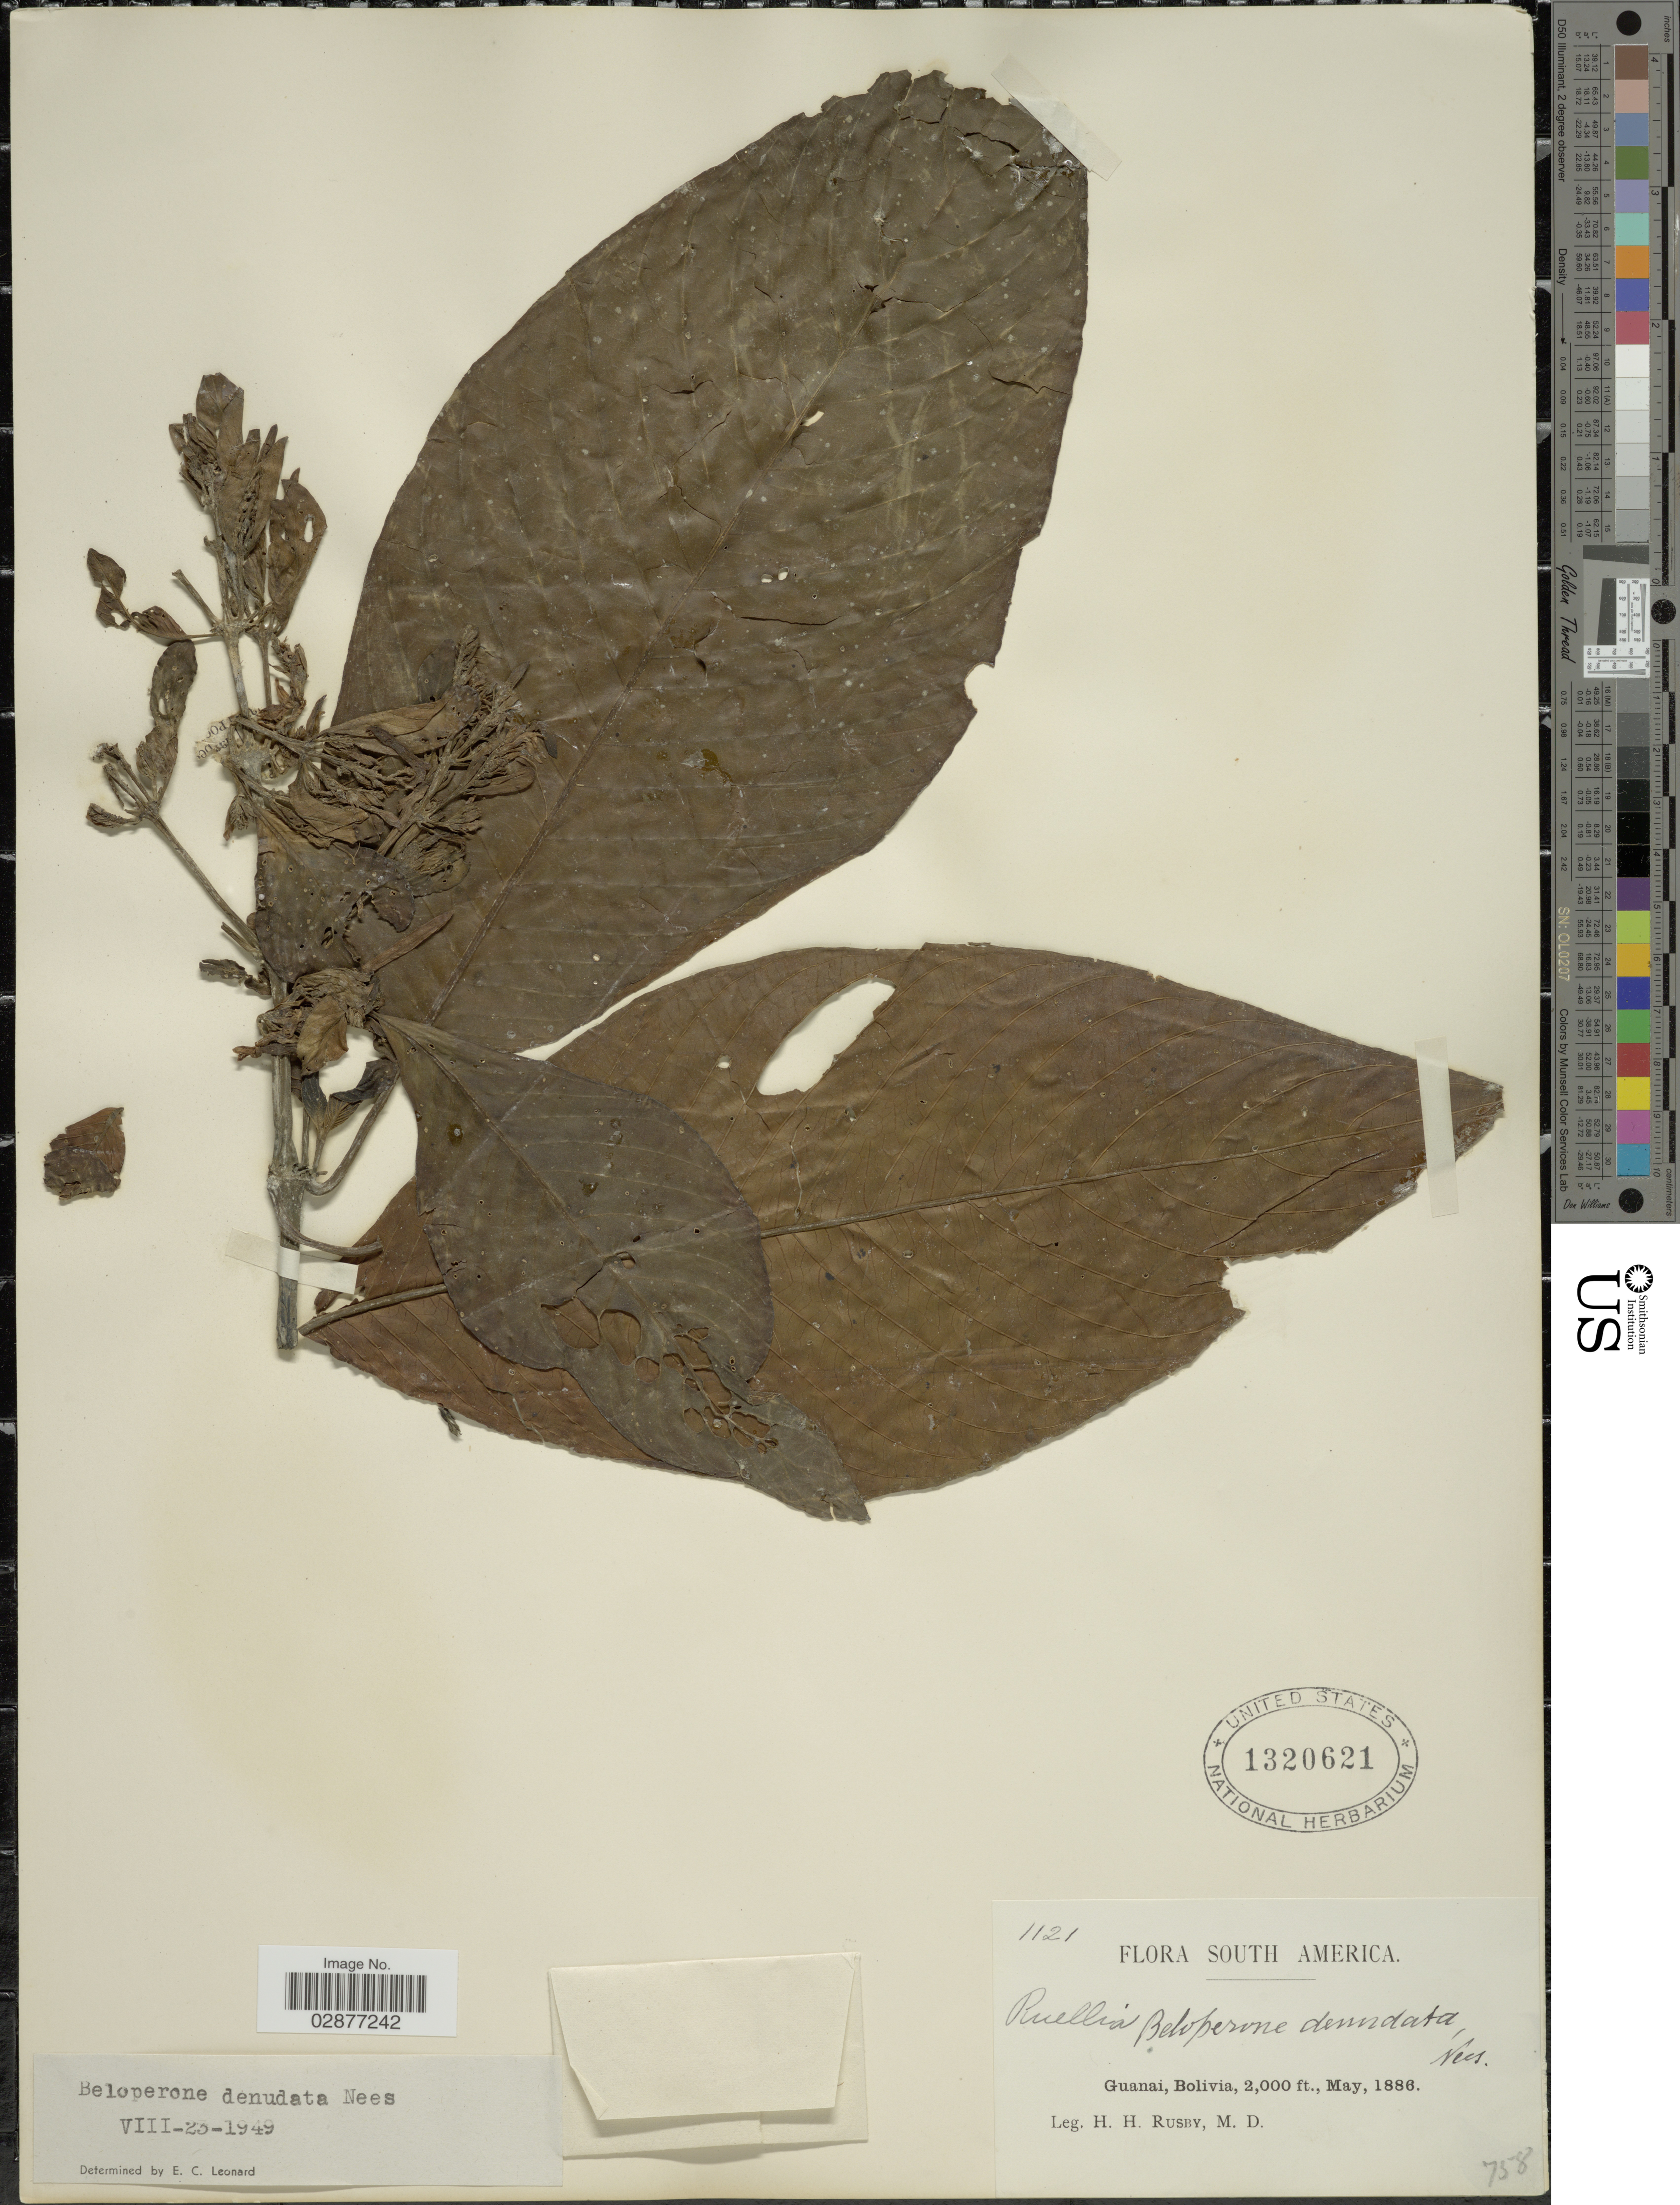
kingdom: Plantae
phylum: Tracheophyta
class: Magnoliopsida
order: Lamiales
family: Acanthaceae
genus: Justicia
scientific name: Justicia appendiculata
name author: (Ruiz & Pav.) Vahl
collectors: H. H. Rusby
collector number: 1121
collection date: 1886-05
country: Bolivia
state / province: La Páz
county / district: Larecaja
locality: Guanay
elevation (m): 610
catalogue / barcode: US 1320621